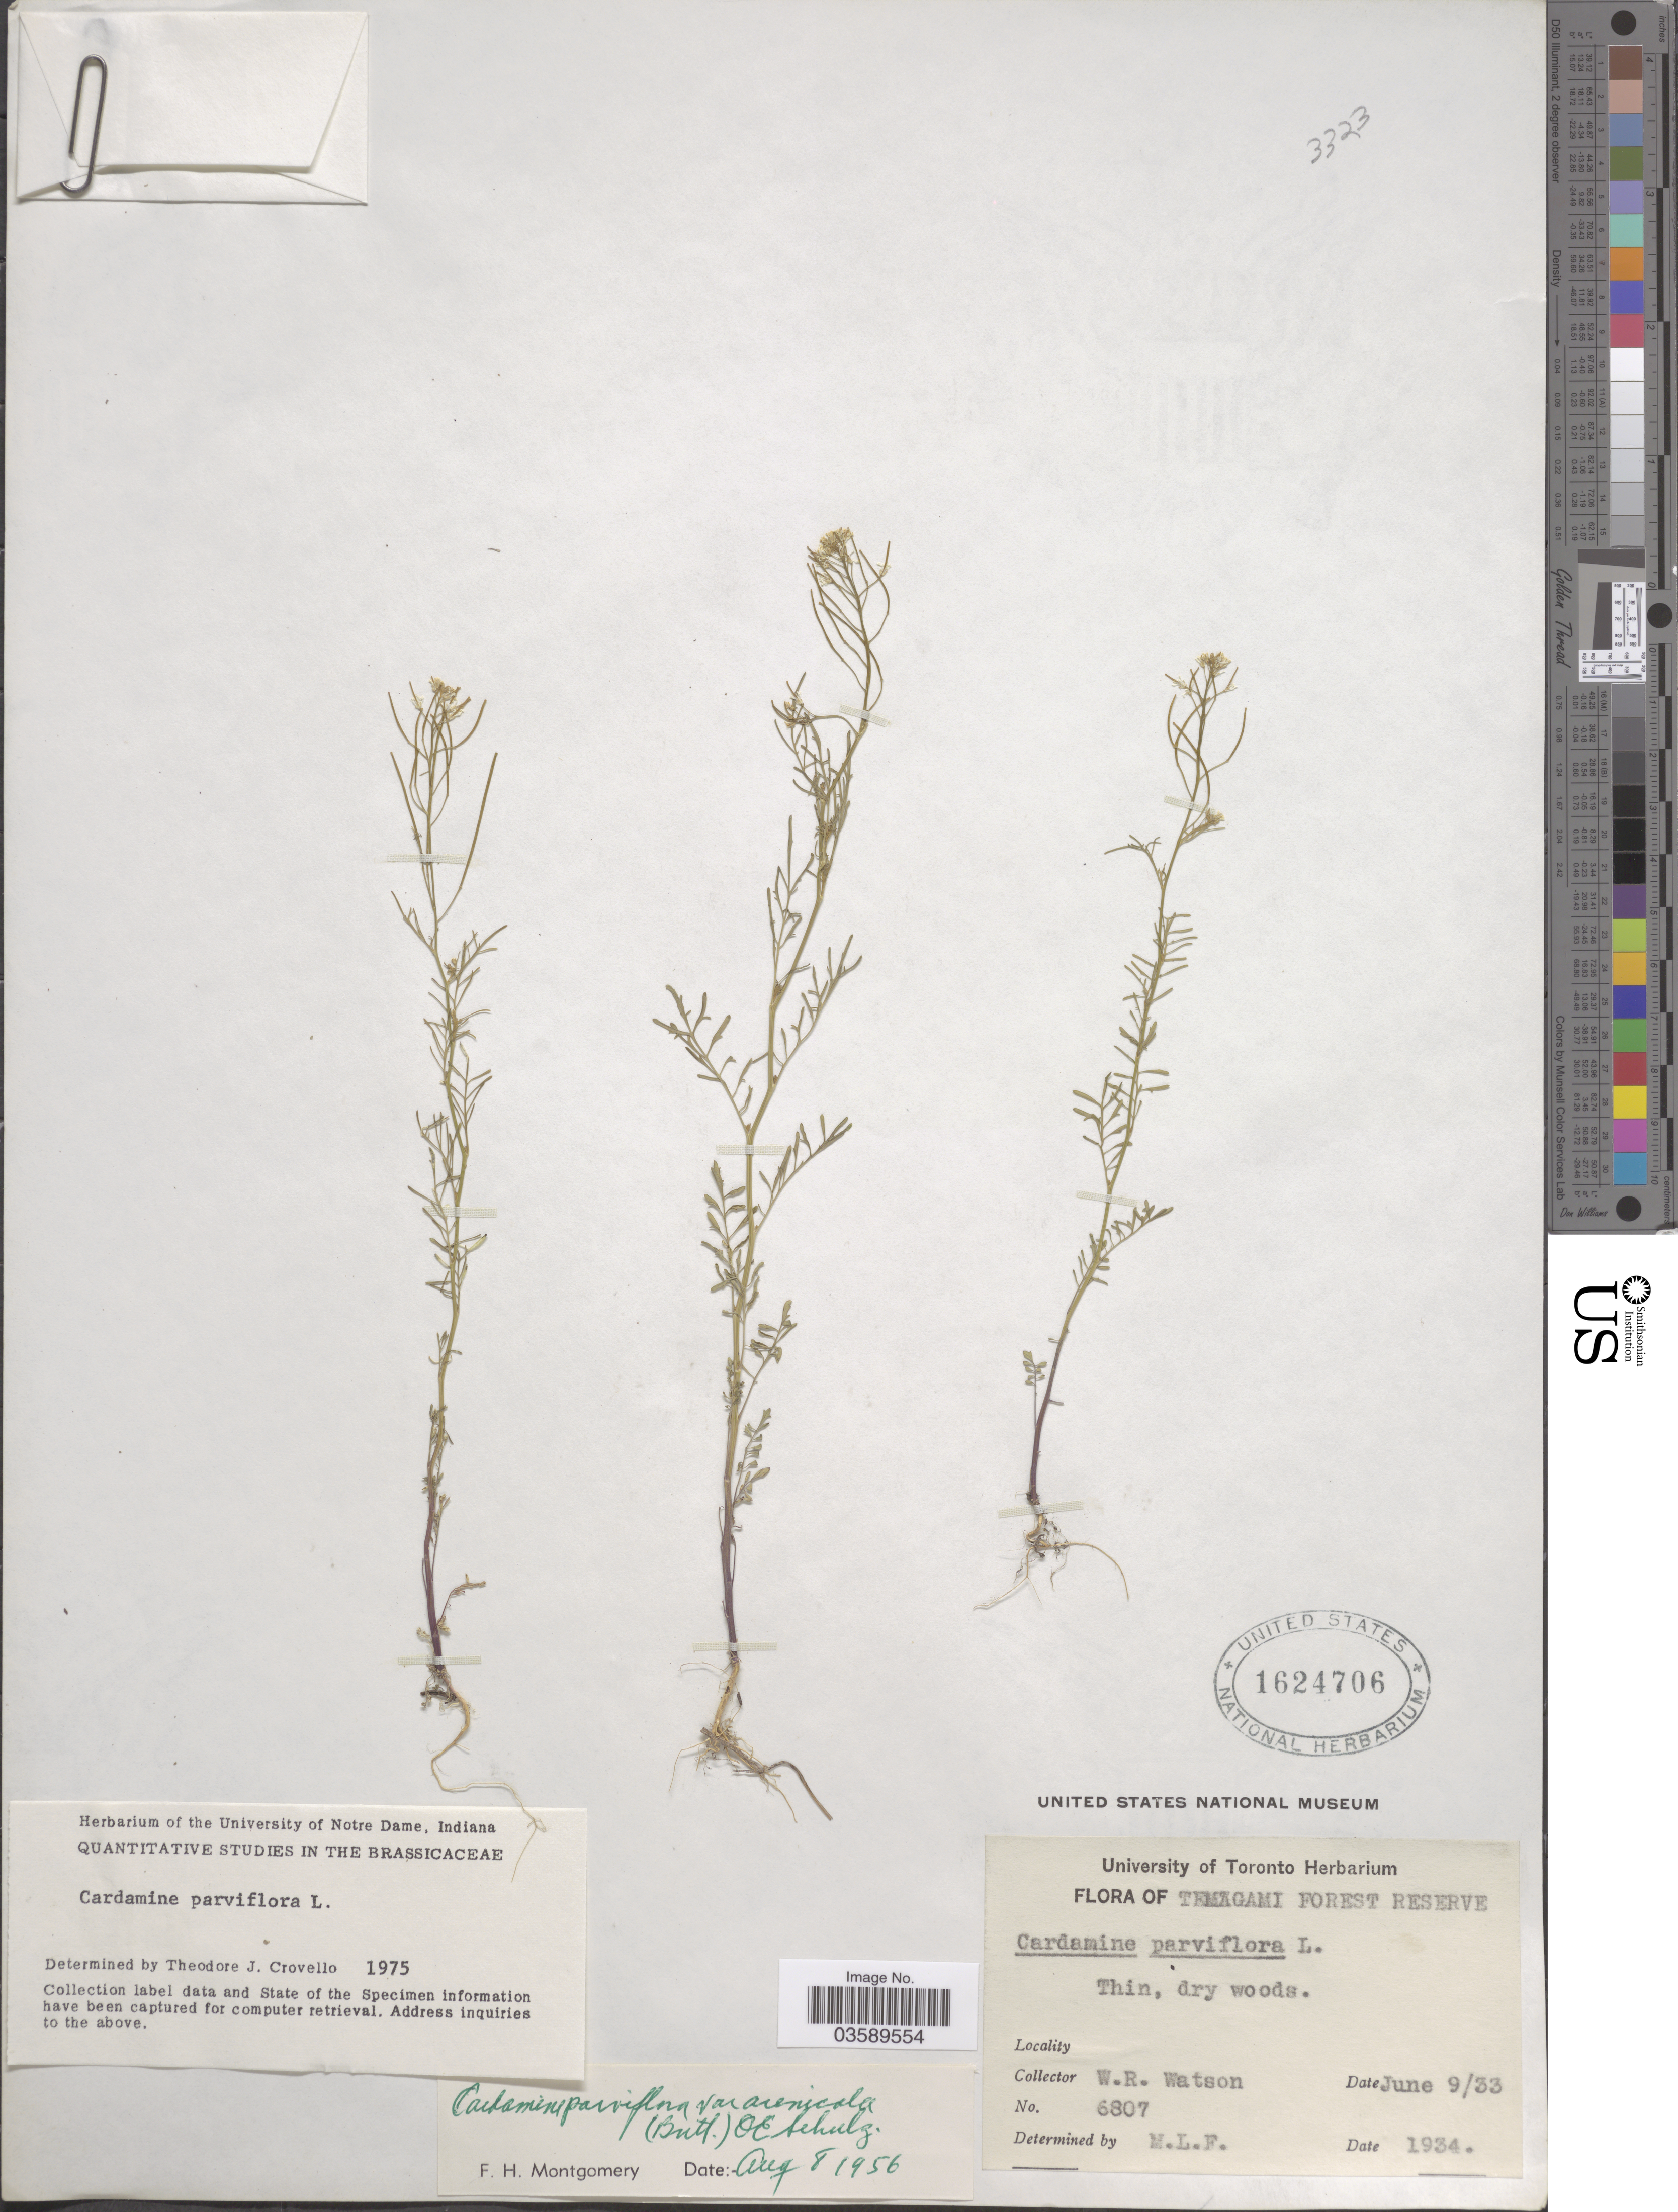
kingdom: Plantae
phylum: Tracheophyta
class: Magnoliopsida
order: Brassicales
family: Brassicaceae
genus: Cardamine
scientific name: Cardamine parviflora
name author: L.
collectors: W. R. Watson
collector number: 6807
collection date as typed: Transcribed d/m/y: 9/6/33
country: Canada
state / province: Ontario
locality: Temagami Forest Reserve.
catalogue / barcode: US 1624706